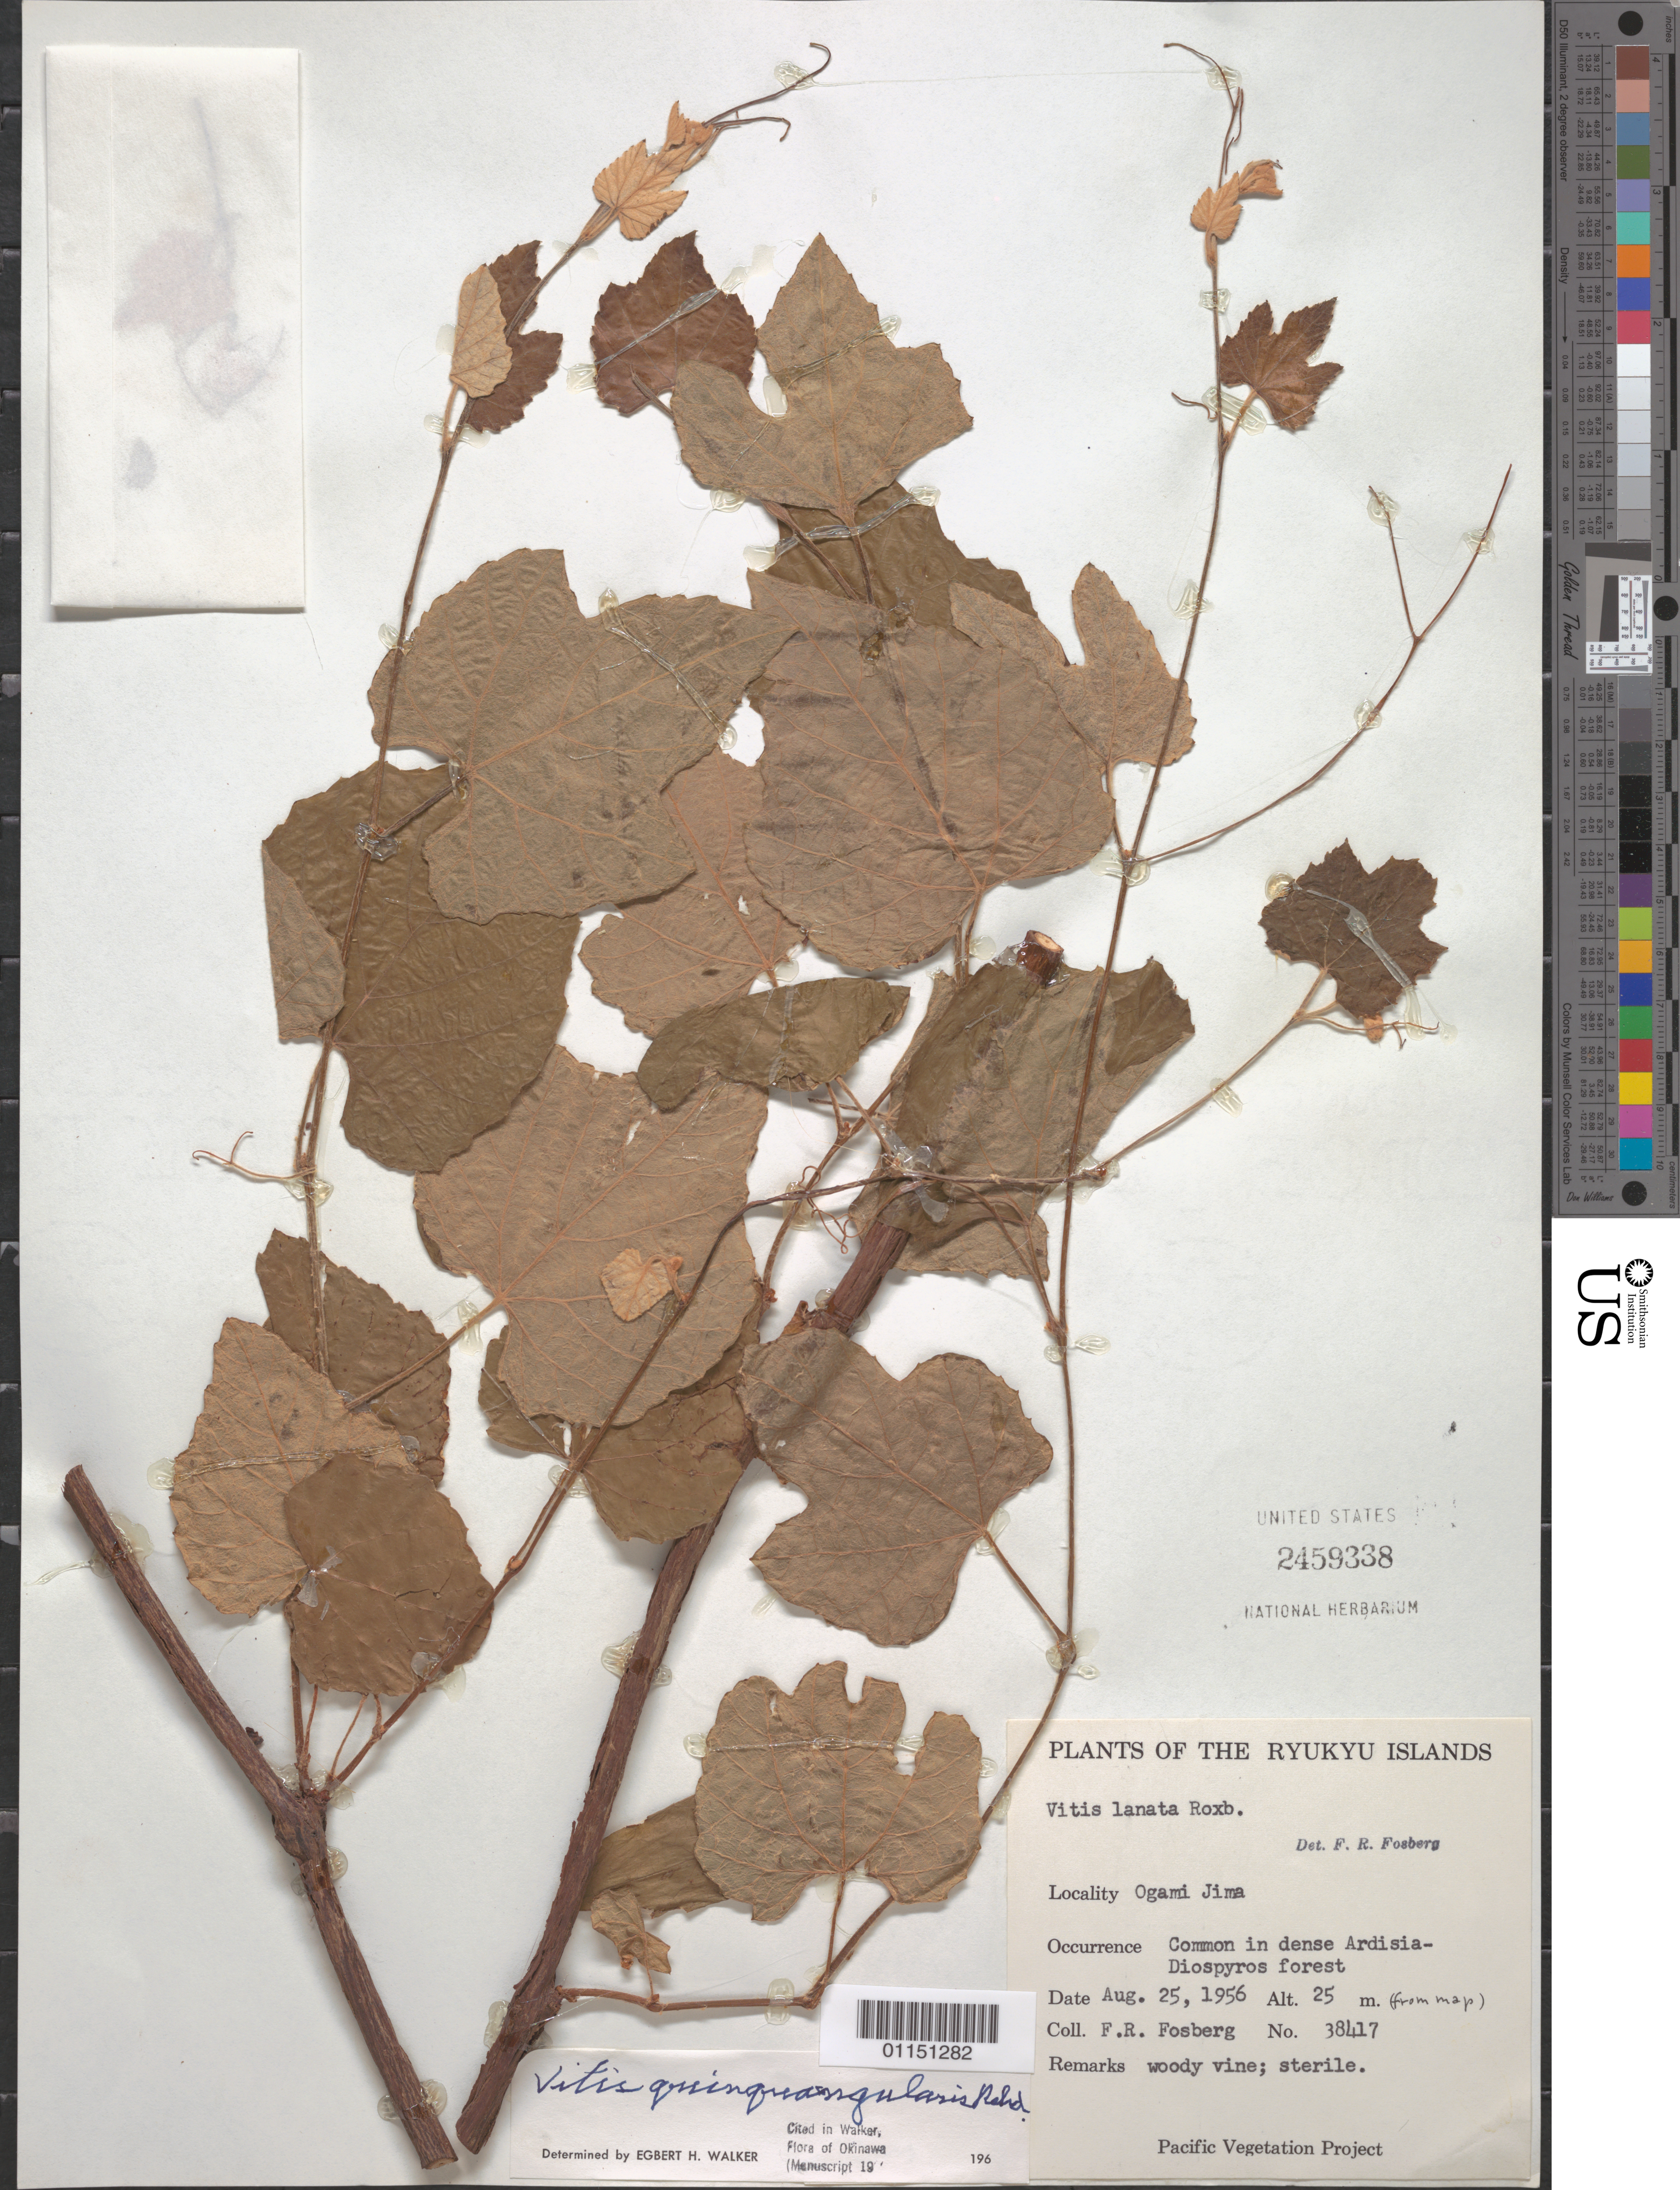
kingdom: Plantae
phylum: Tracheophyta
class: Magnoliopsida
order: Vitales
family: Vitaceae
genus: Vitis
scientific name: Vitis quinquangularis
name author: Rehder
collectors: F. R. Fosberg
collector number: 38417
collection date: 1956-08-25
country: Japan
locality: Ogami Jima. Ardisia-Diospyros forest.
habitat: Common in forest. Woody vine.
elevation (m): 25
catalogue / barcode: US 2459338